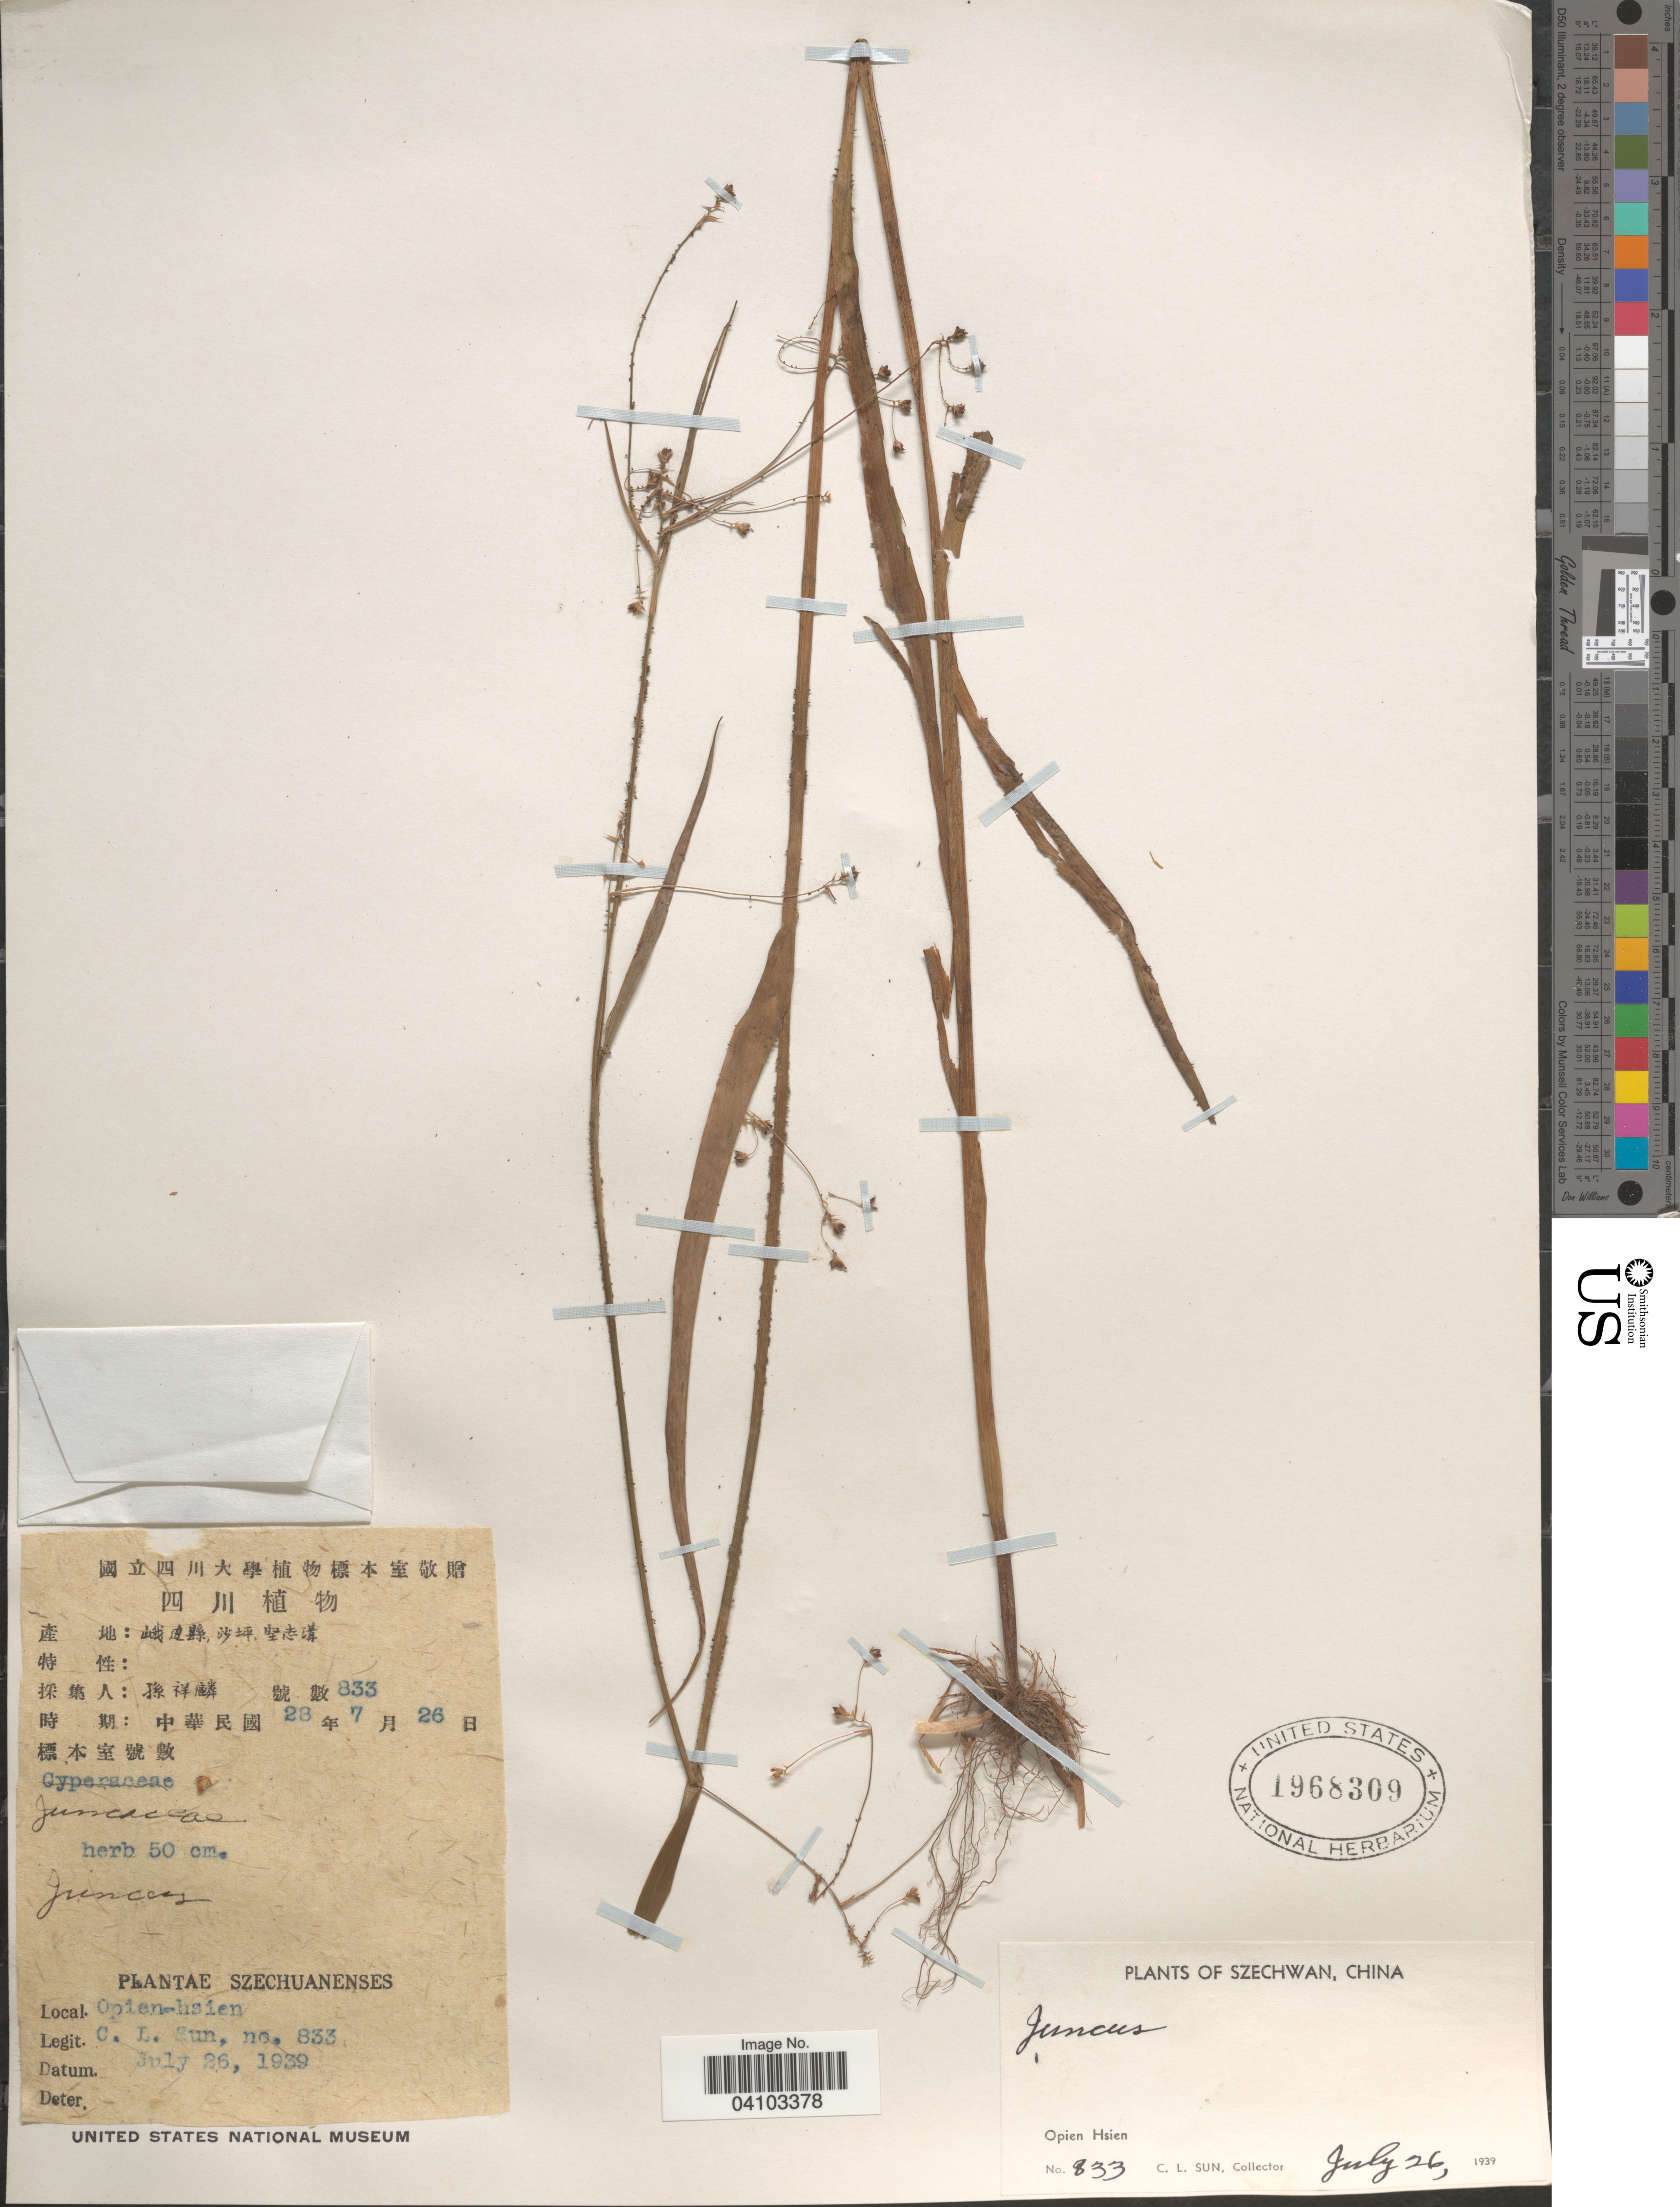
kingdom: Plantae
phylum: Tracheophyta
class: Liliopsida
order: Poales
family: Juncaceae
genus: Juncus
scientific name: Juncus sp.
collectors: C. Sun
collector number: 833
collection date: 1939-07-26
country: China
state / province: Sichuan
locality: Szechuanenses. Opien-hsien.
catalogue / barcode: US 1968309